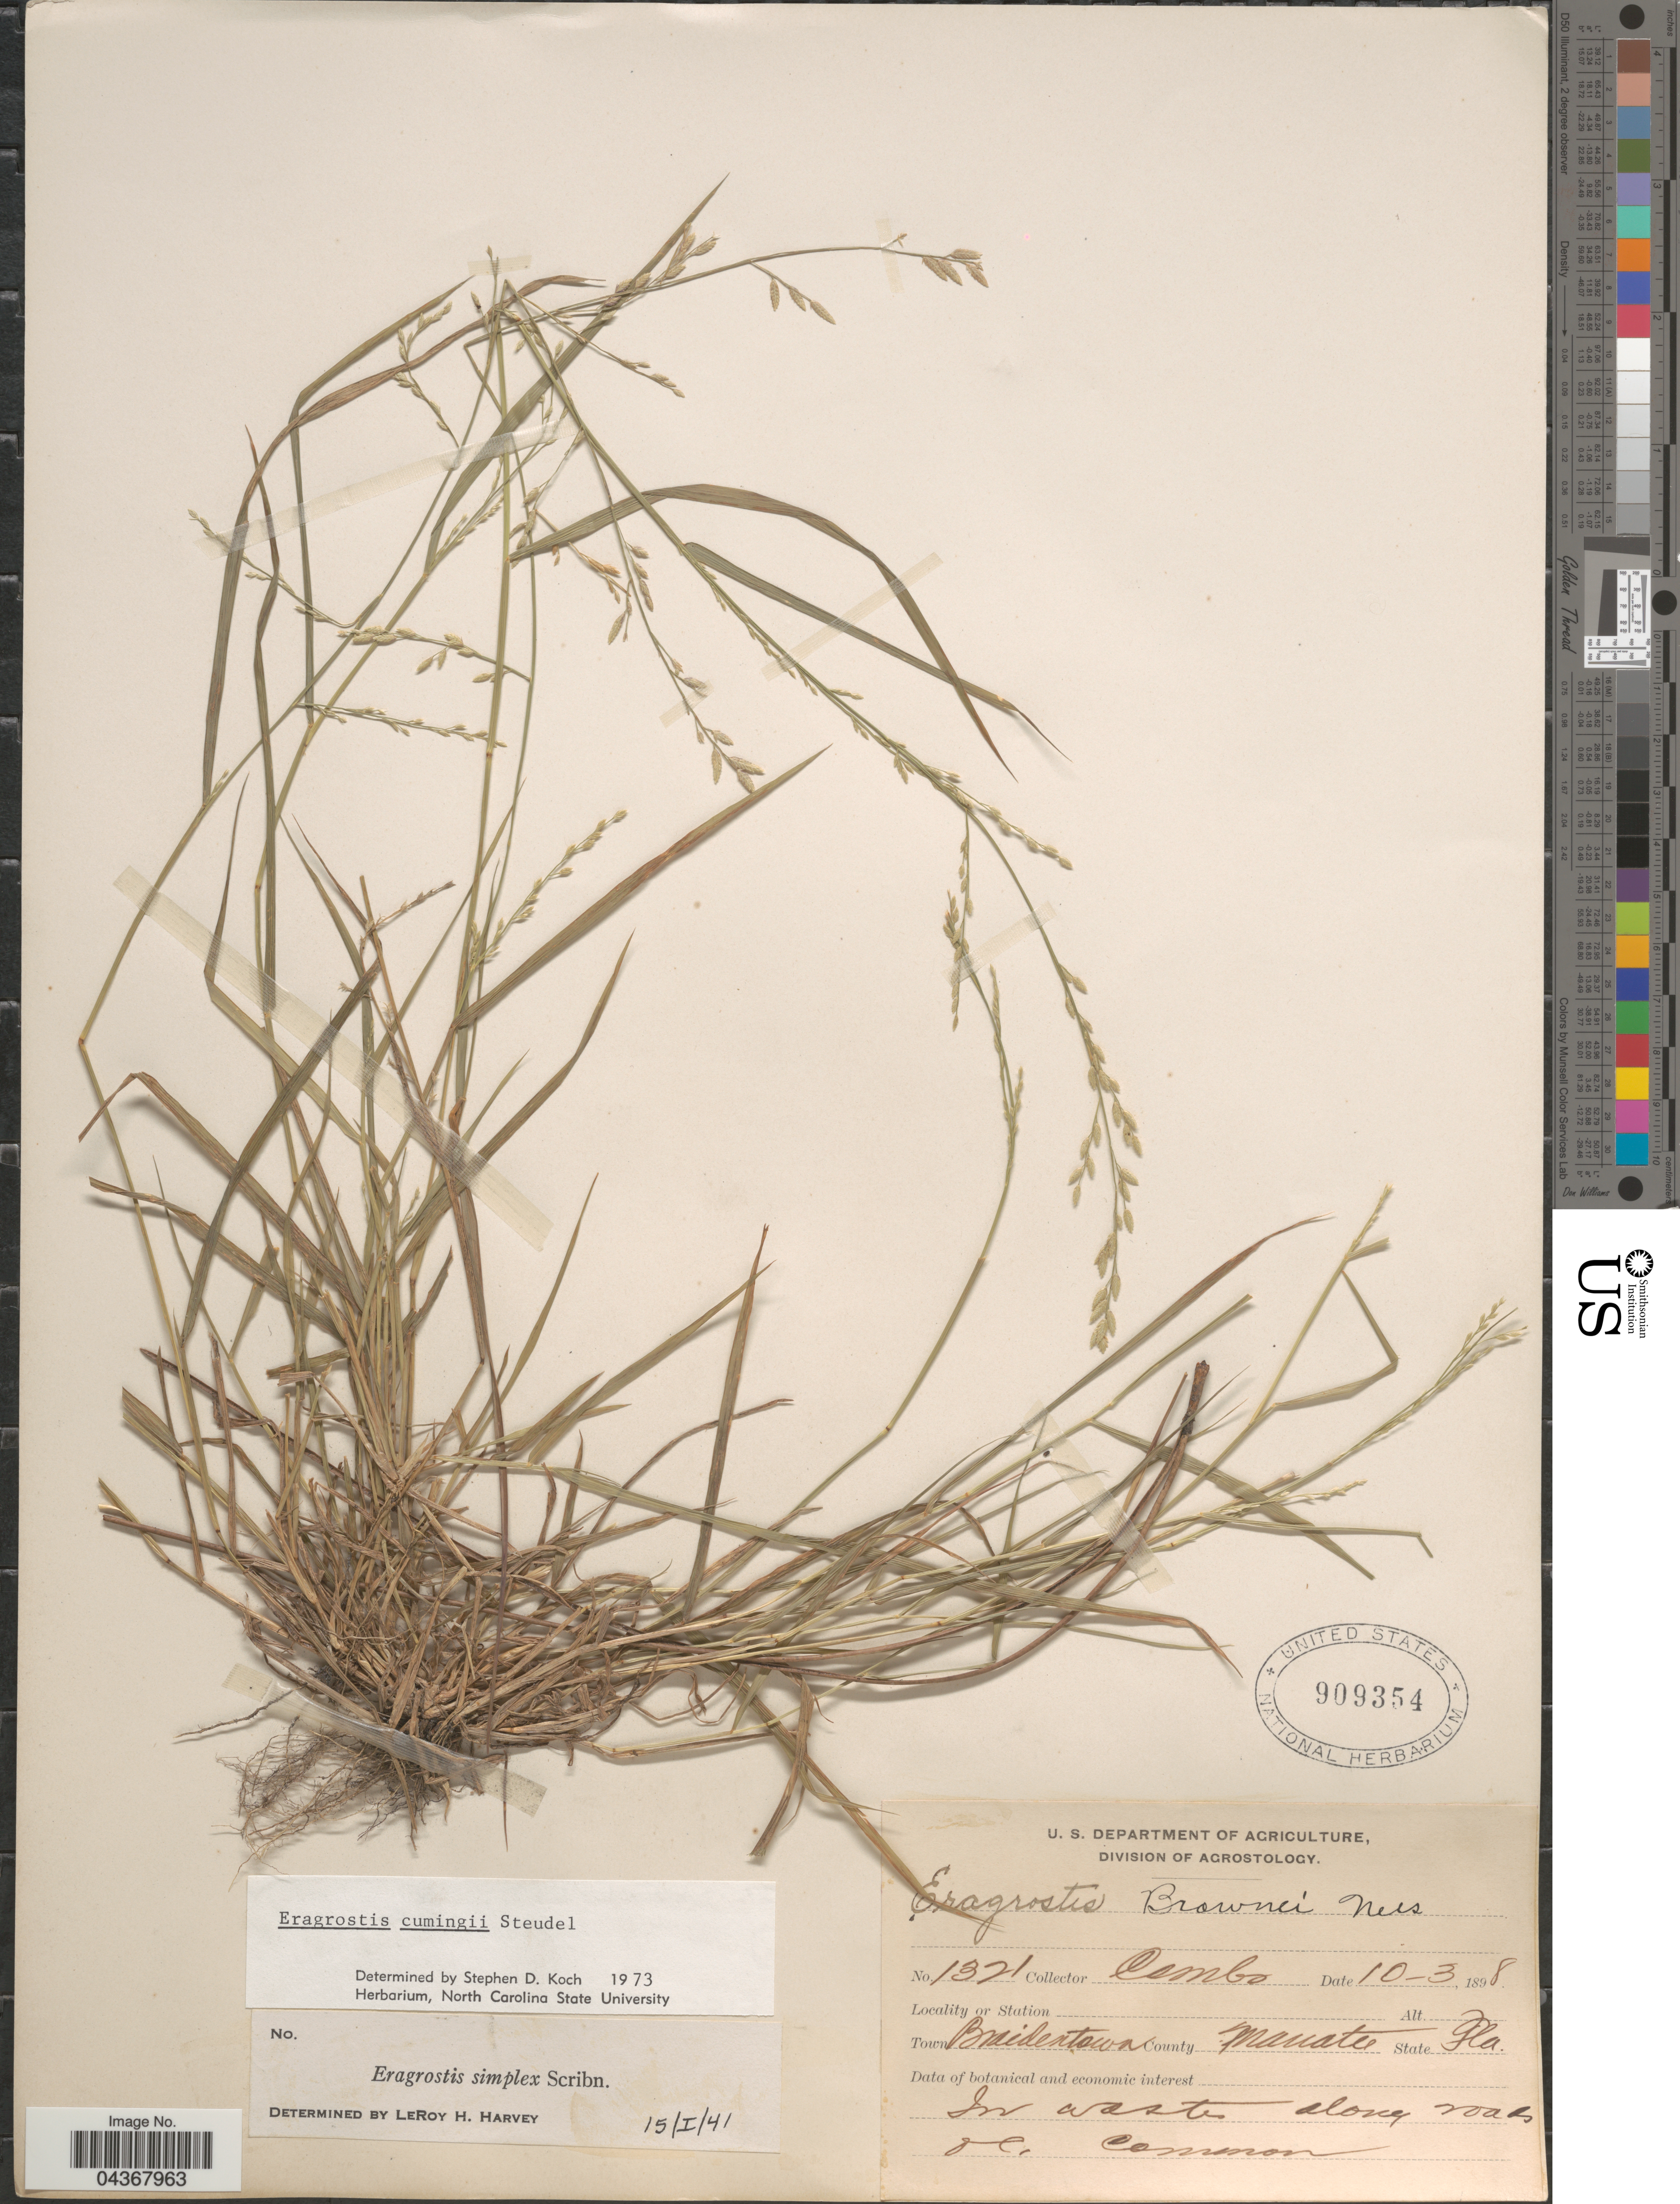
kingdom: Plantae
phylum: Tracheophyta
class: Liliopsida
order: Poales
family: Poaceae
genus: Eragrostis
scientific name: Eragrostis cumingii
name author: Steud.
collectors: -. Combs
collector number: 1321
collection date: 1898-10-03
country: United States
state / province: Florida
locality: Town Braidentown. County Manatee.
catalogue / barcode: US 909354